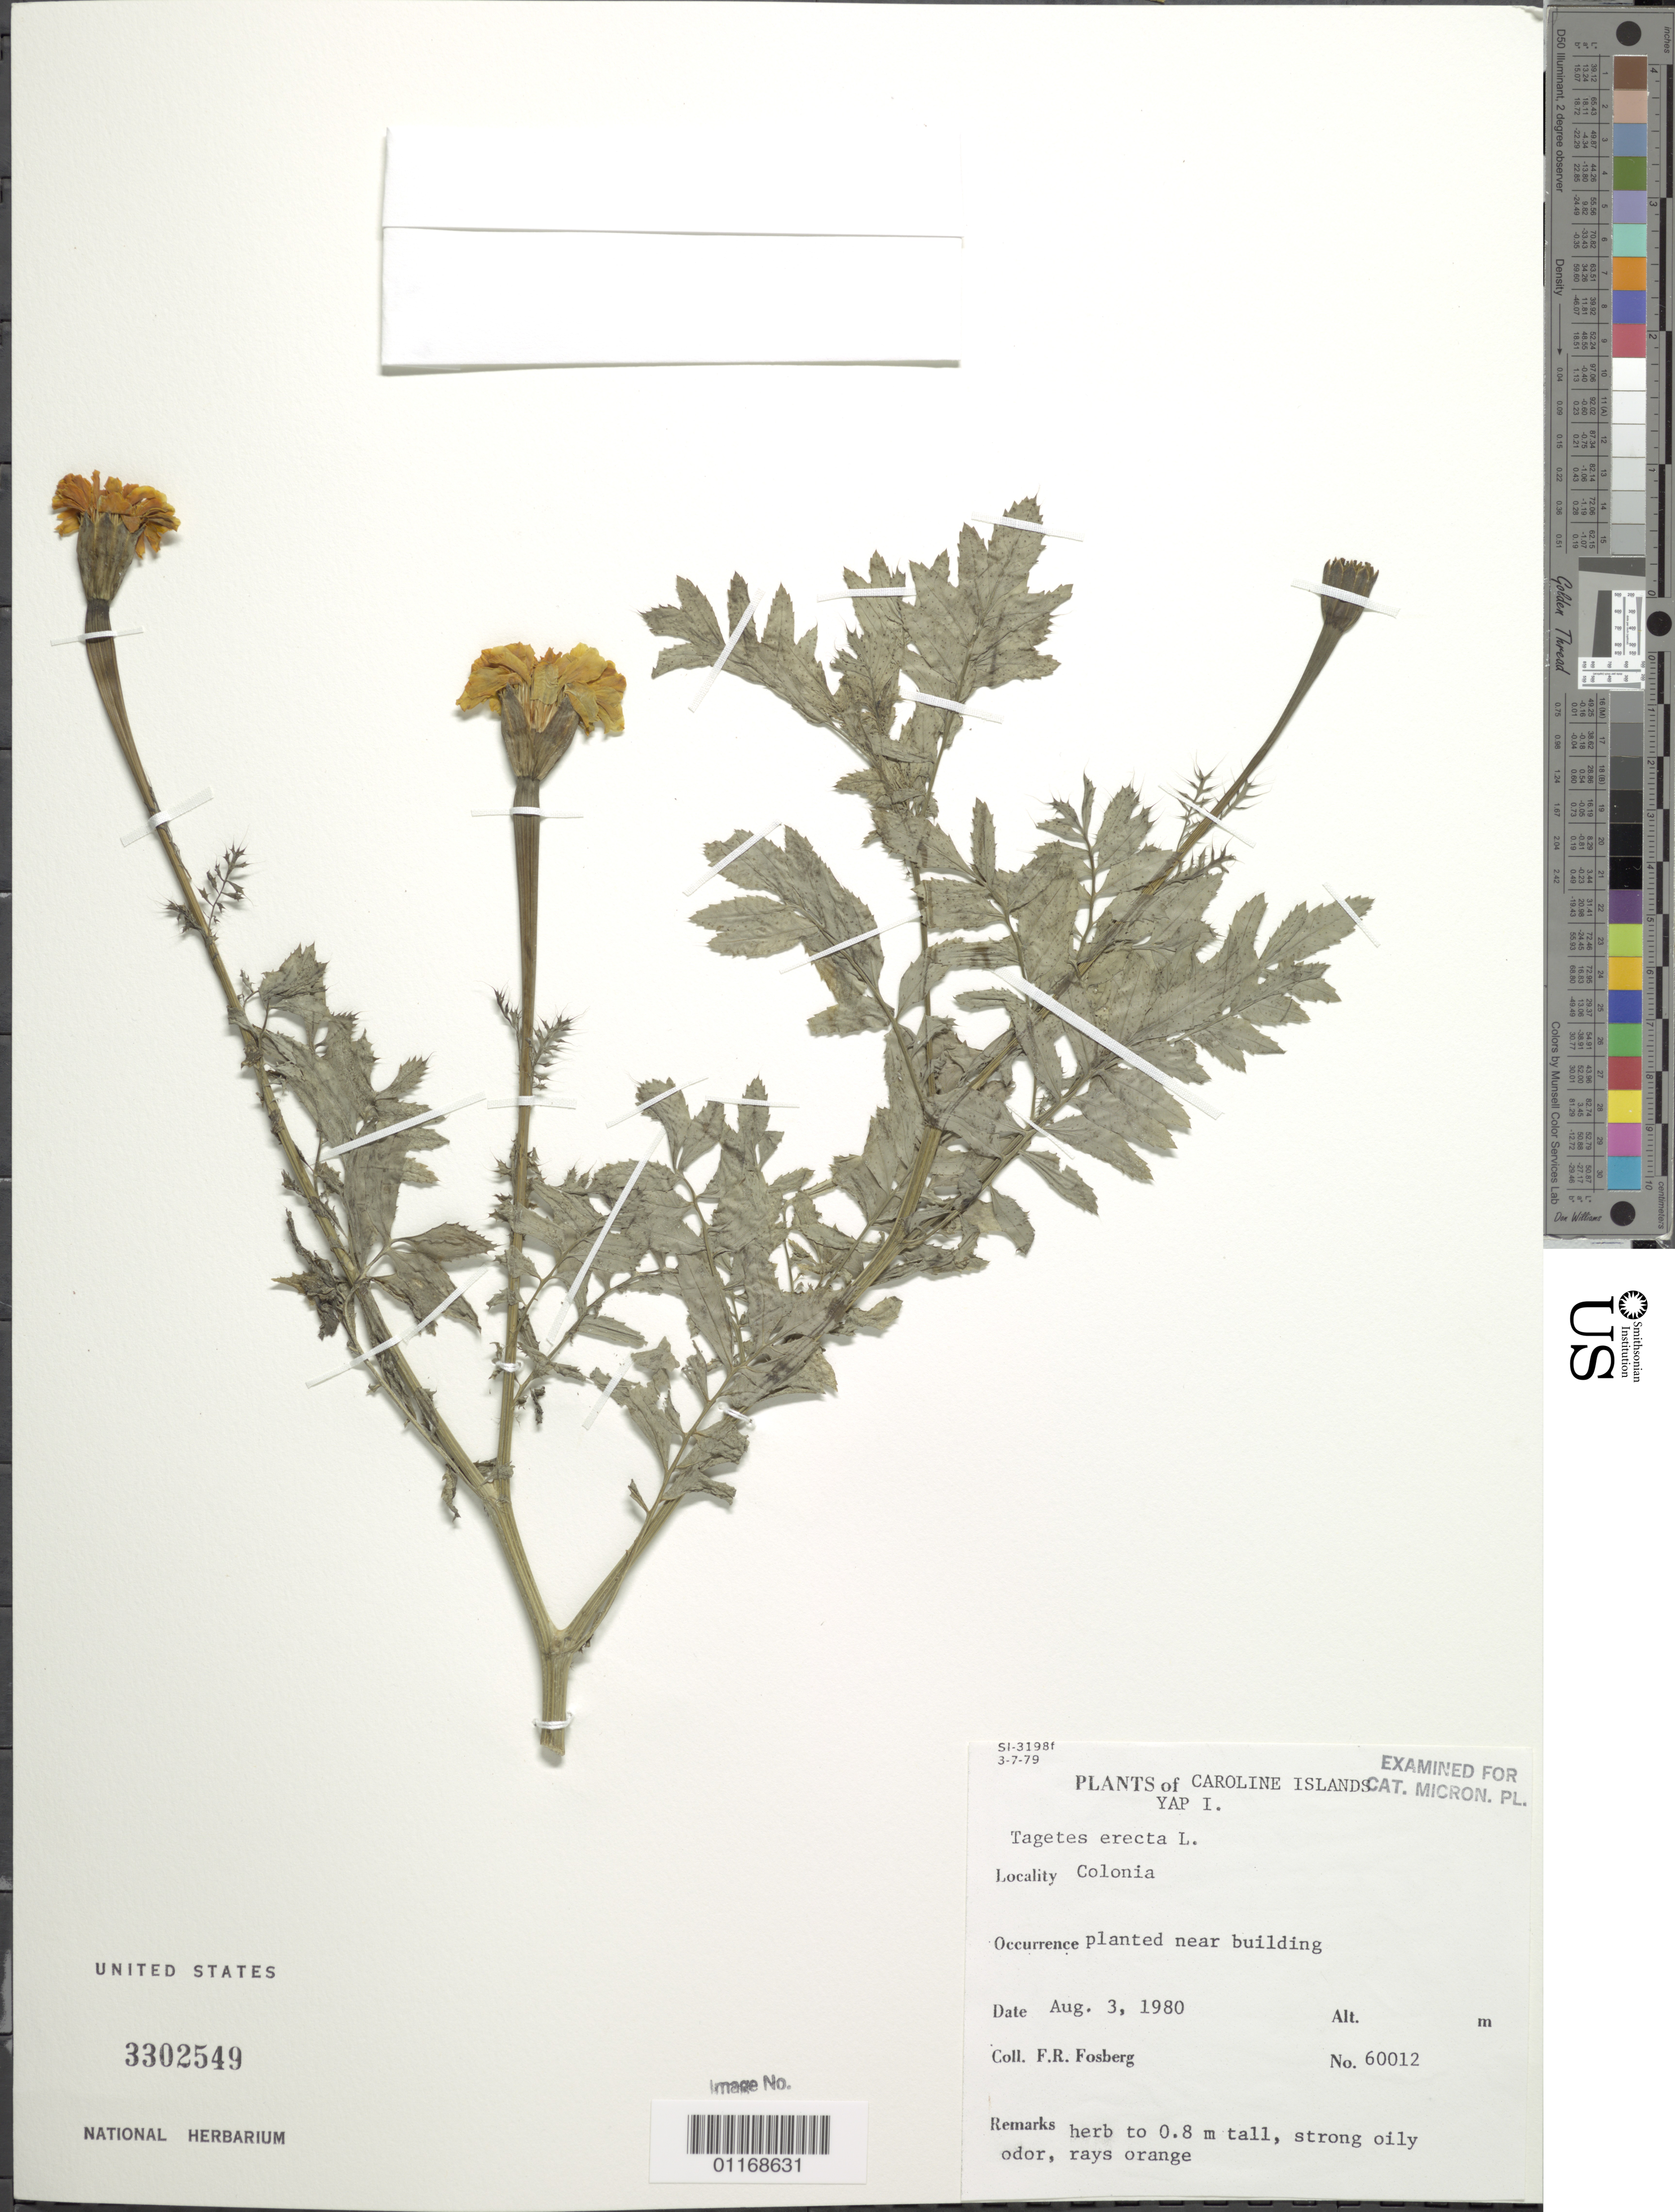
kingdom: Plantae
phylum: Tracheophyta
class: Magnoliopsida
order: Asterales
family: Asteraceae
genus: Tagetes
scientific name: Tagetes erecta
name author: L.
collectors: F. R. Fosberg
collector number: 60012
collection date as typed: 03 Aug 1980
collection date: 1980-08-03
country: Micronesia, Federated States of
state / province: Yap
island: Yap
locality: Colonia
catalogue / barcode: US 3302549